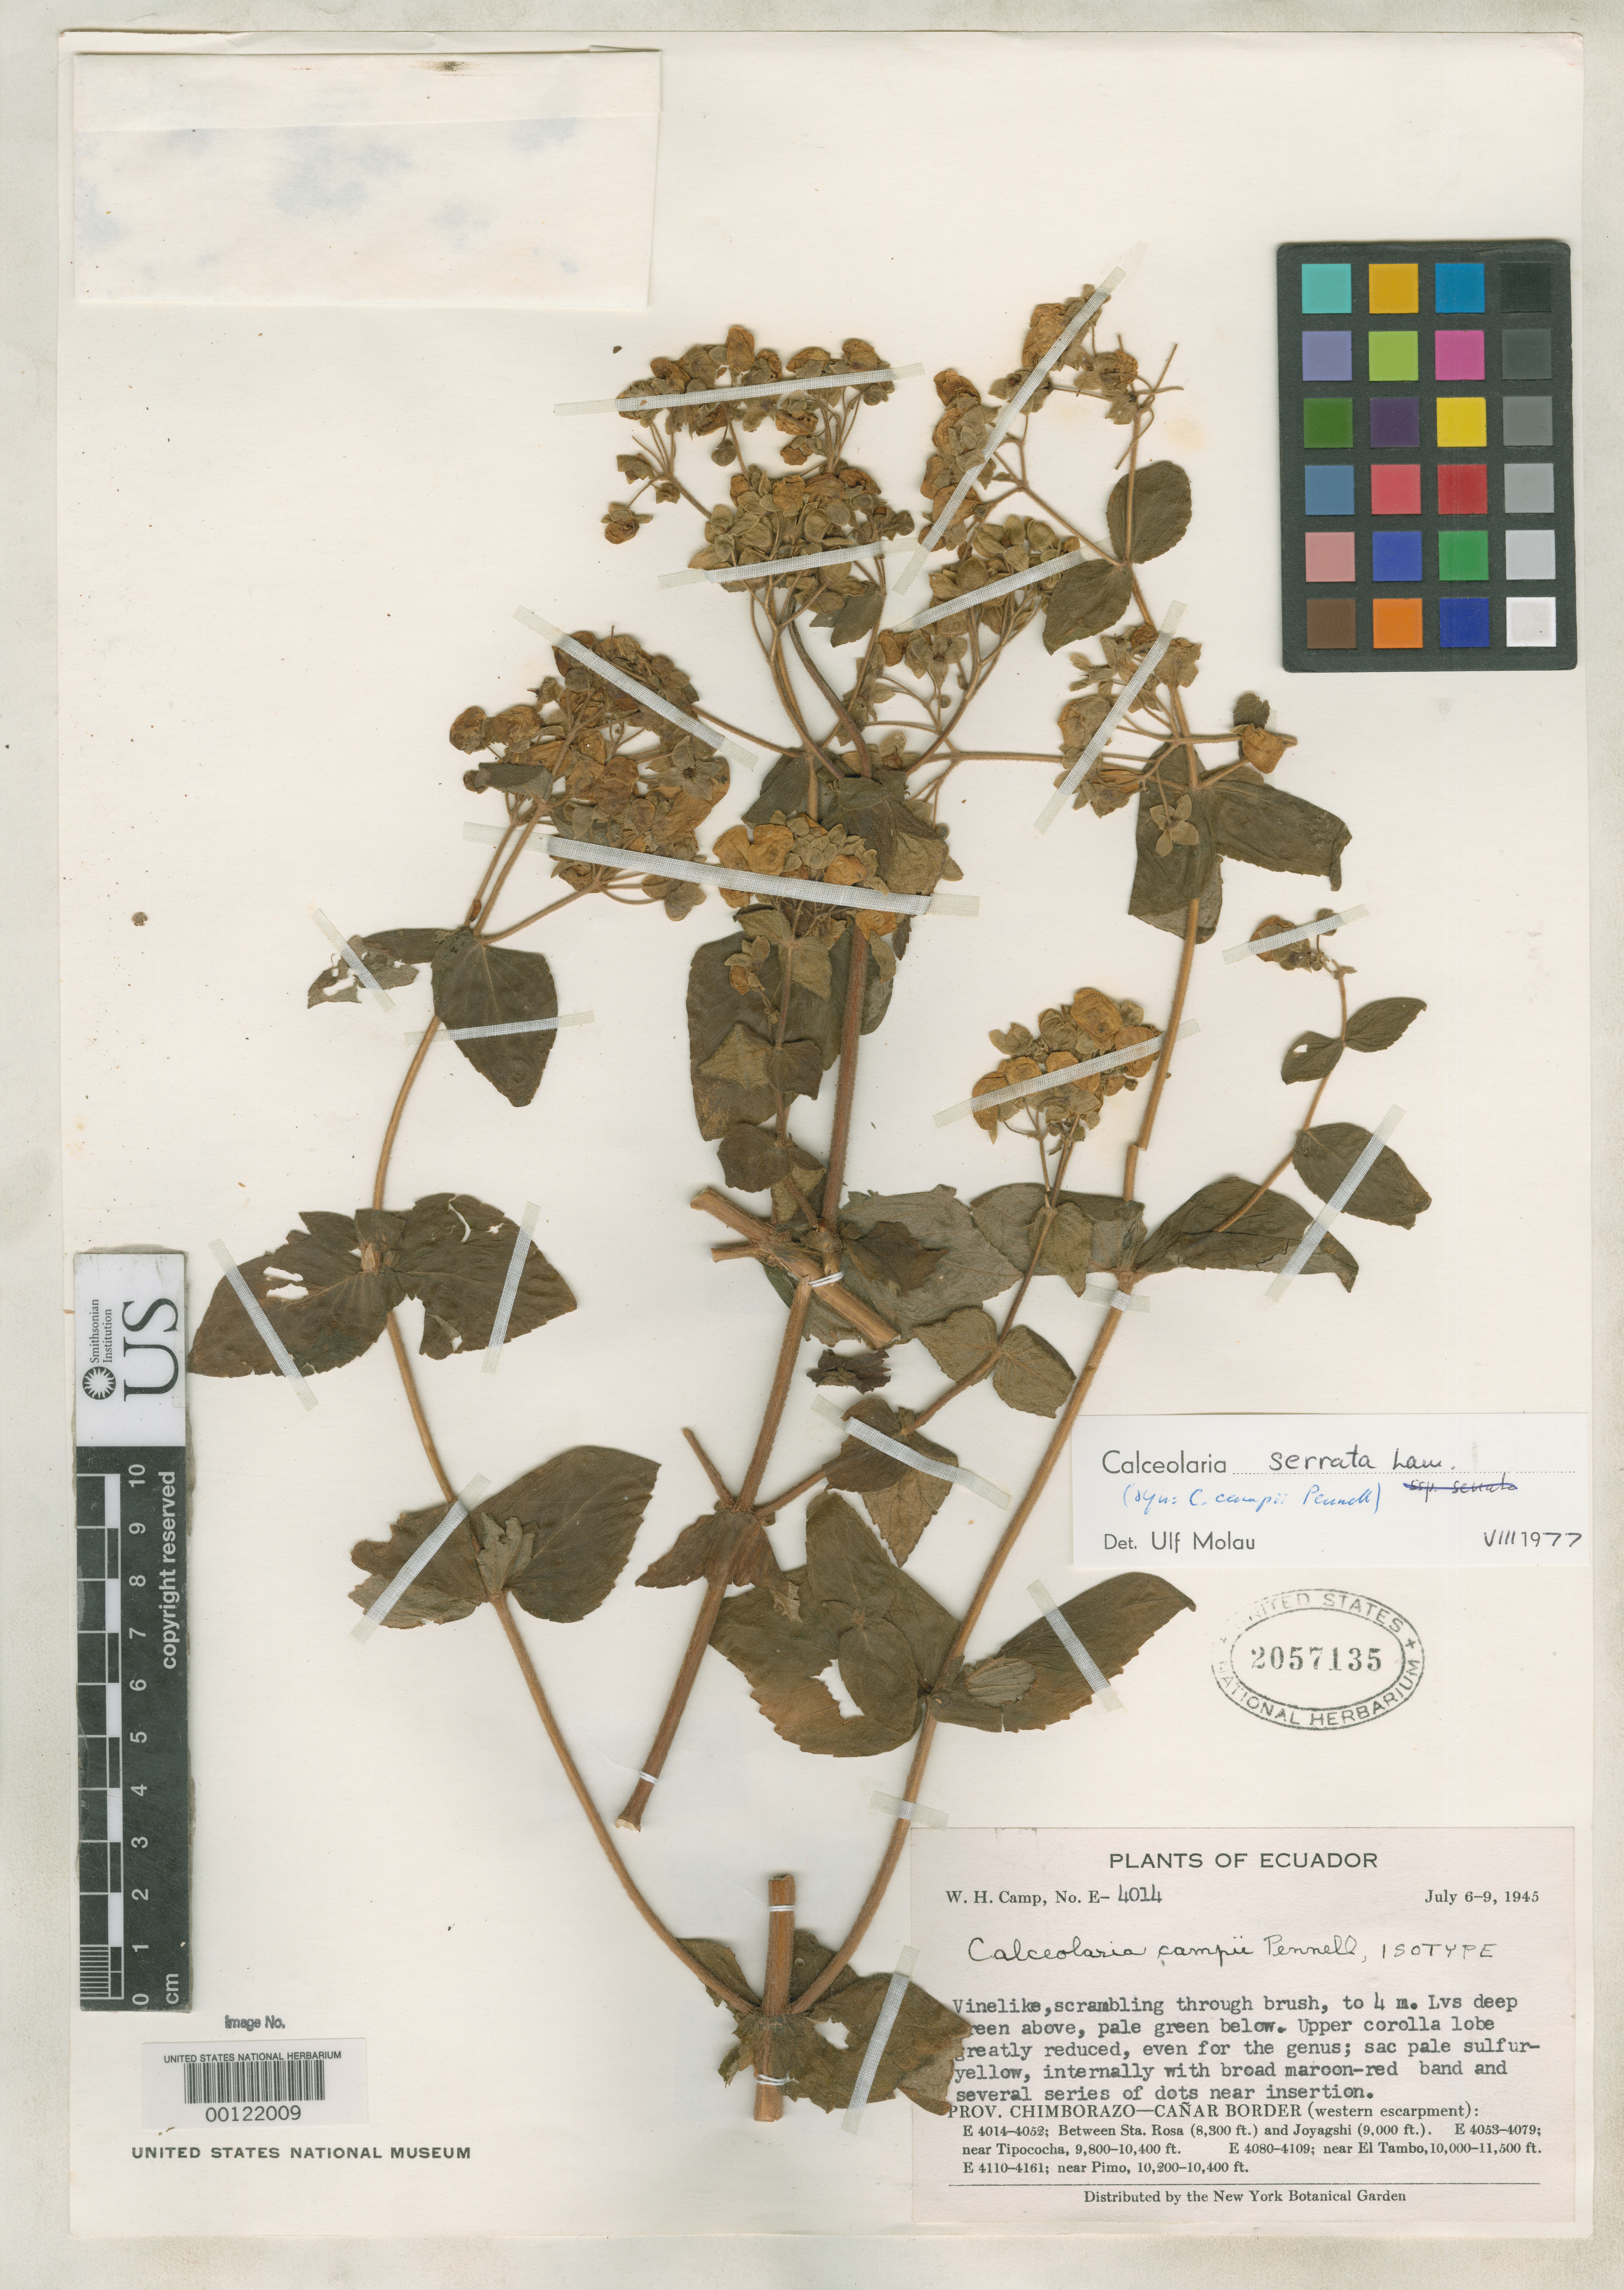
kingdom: Plantae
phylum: Tracheophyta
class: Magnoliopsida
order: Lamiales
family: Calceolariaceae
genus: Calceolaria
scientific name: Calceolaria campii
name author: Pennell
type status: Isotype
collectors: W. H. Camp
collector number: E-4014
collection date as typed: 06 Jul 1945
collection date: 1945-07-06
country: Ecuador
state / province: Chimborazo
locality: Joyagshi.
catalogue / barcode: US 2057135